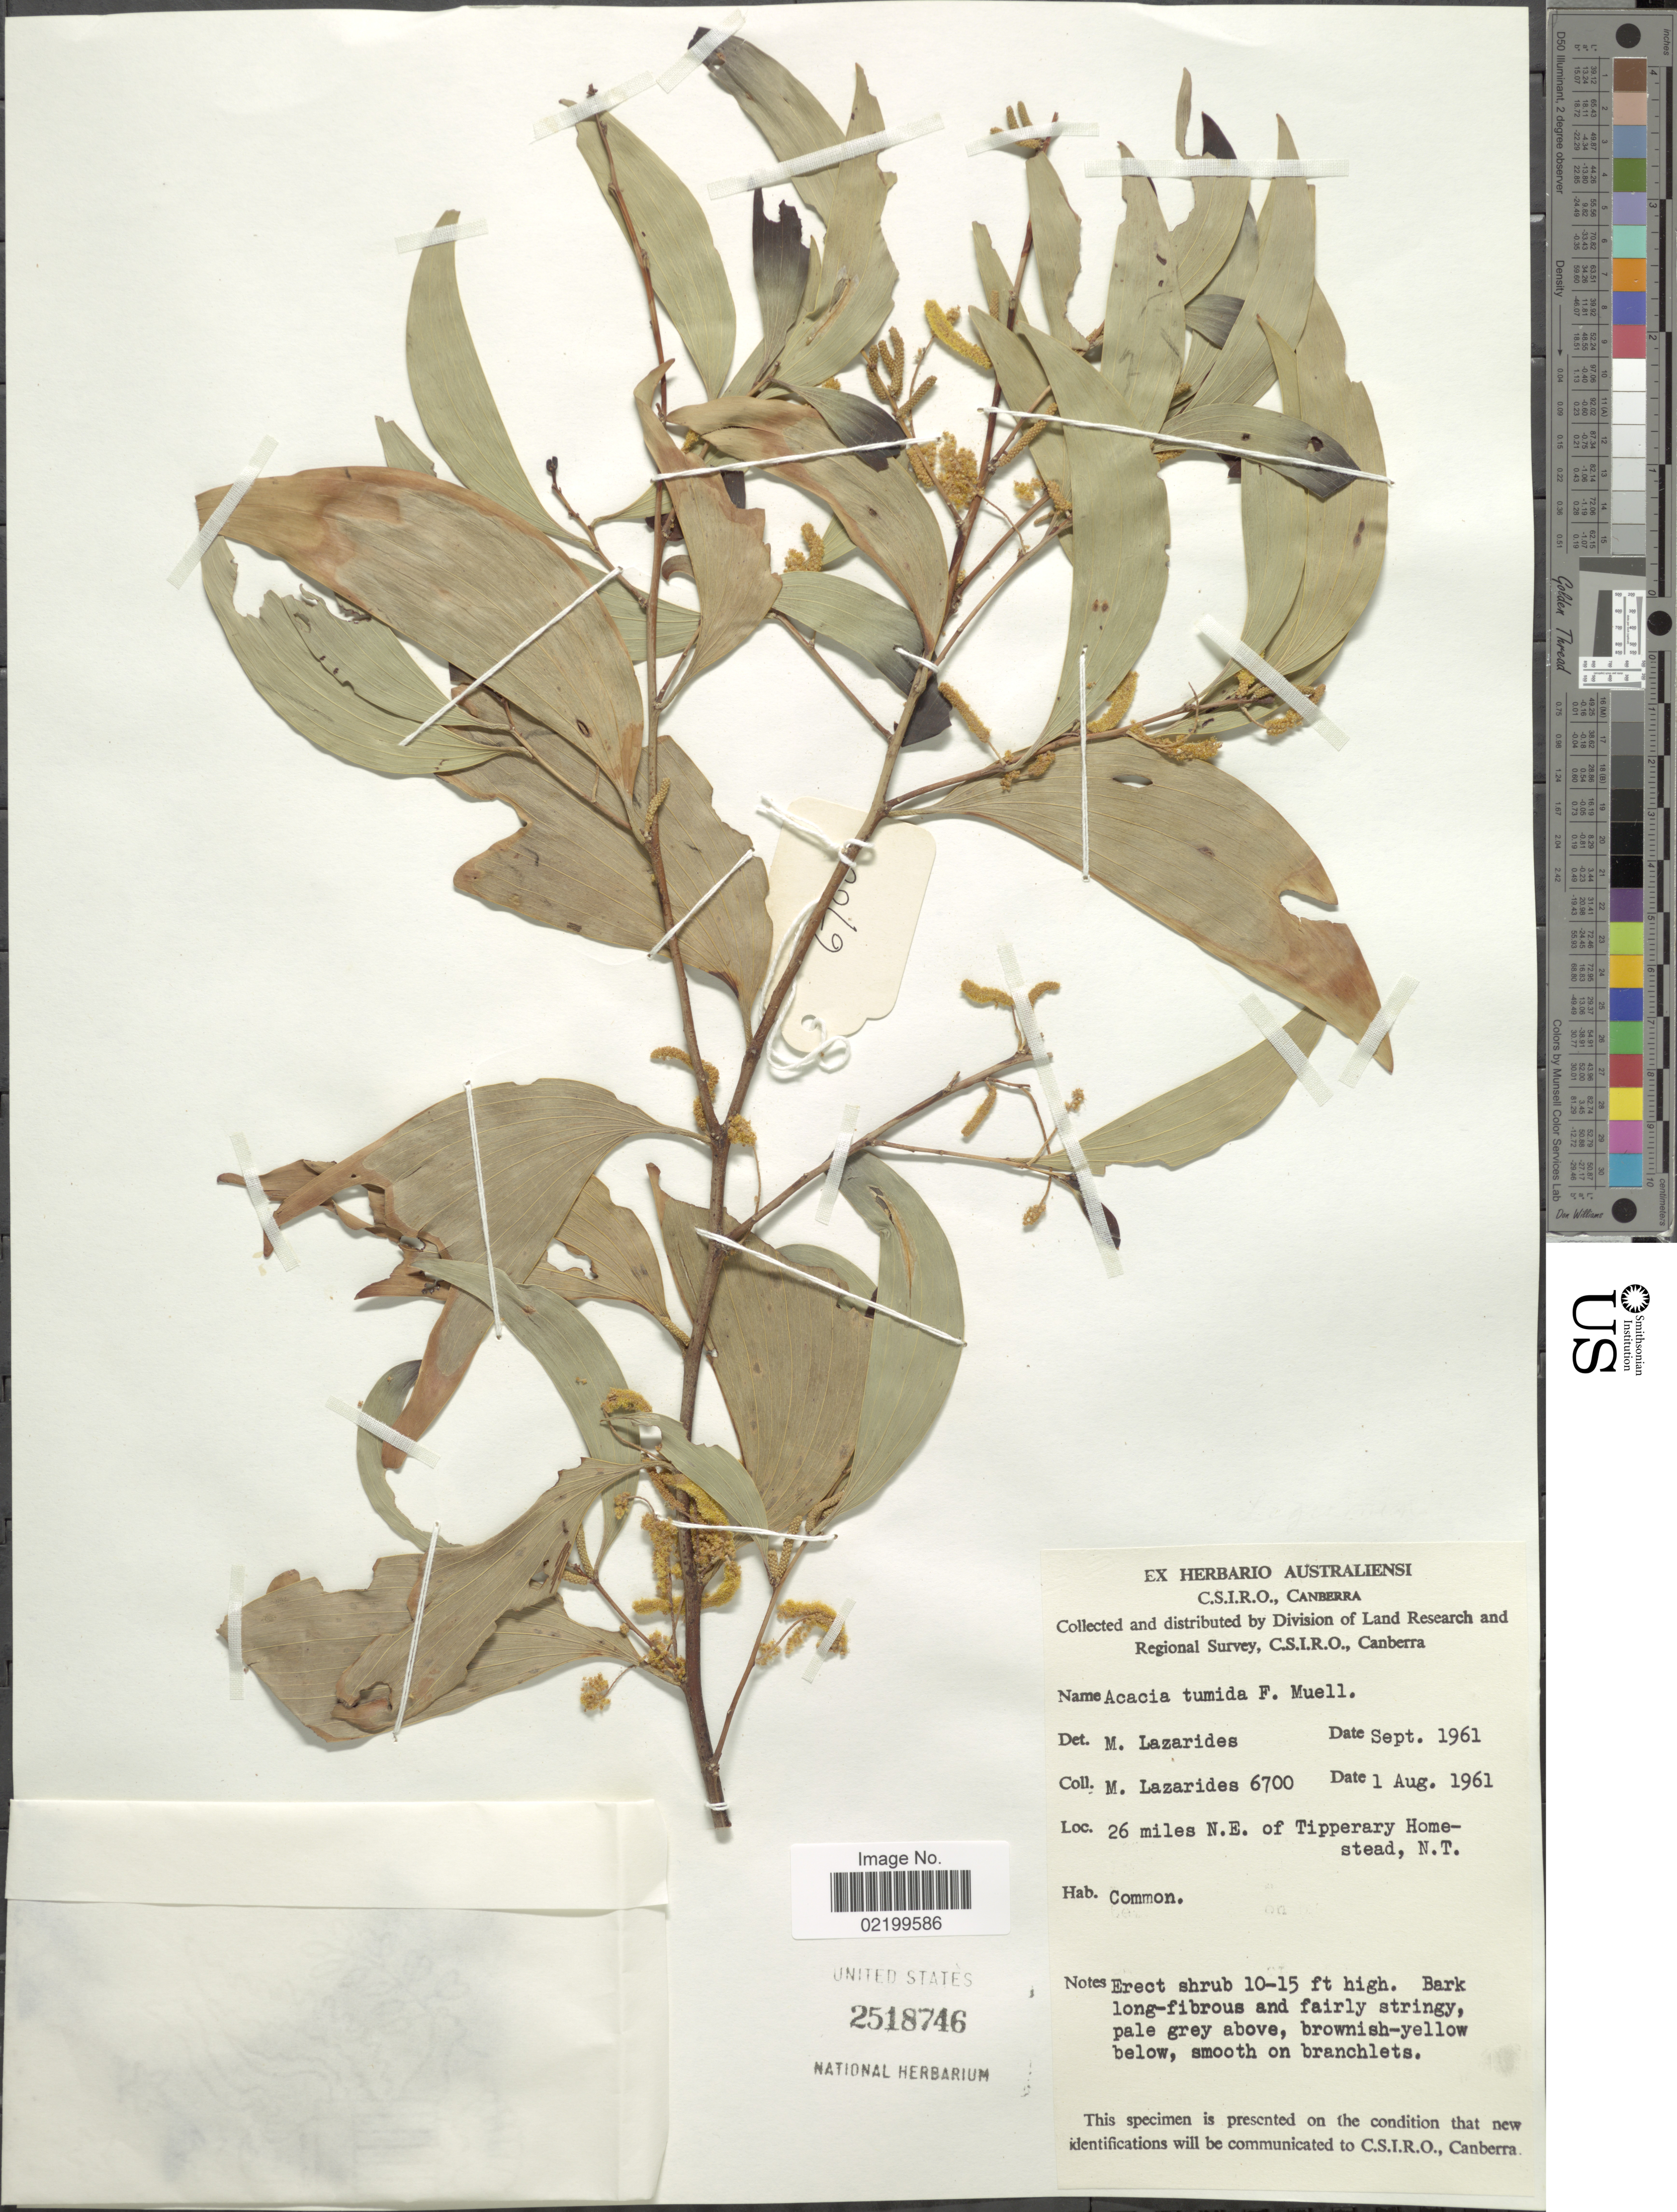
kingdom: Plantae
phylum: Tracheophyta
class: Magnoliopsida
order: Fabales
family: Fabaceae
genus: Acacia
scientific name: Acacia tumida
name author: Benth.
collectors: M. Lazarides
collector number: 6700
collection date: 1961-08-01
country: Australia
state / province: Northern Territory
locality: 26 miles N.E. of Tipperary Homestead, N.T.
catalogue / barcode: US 2518746